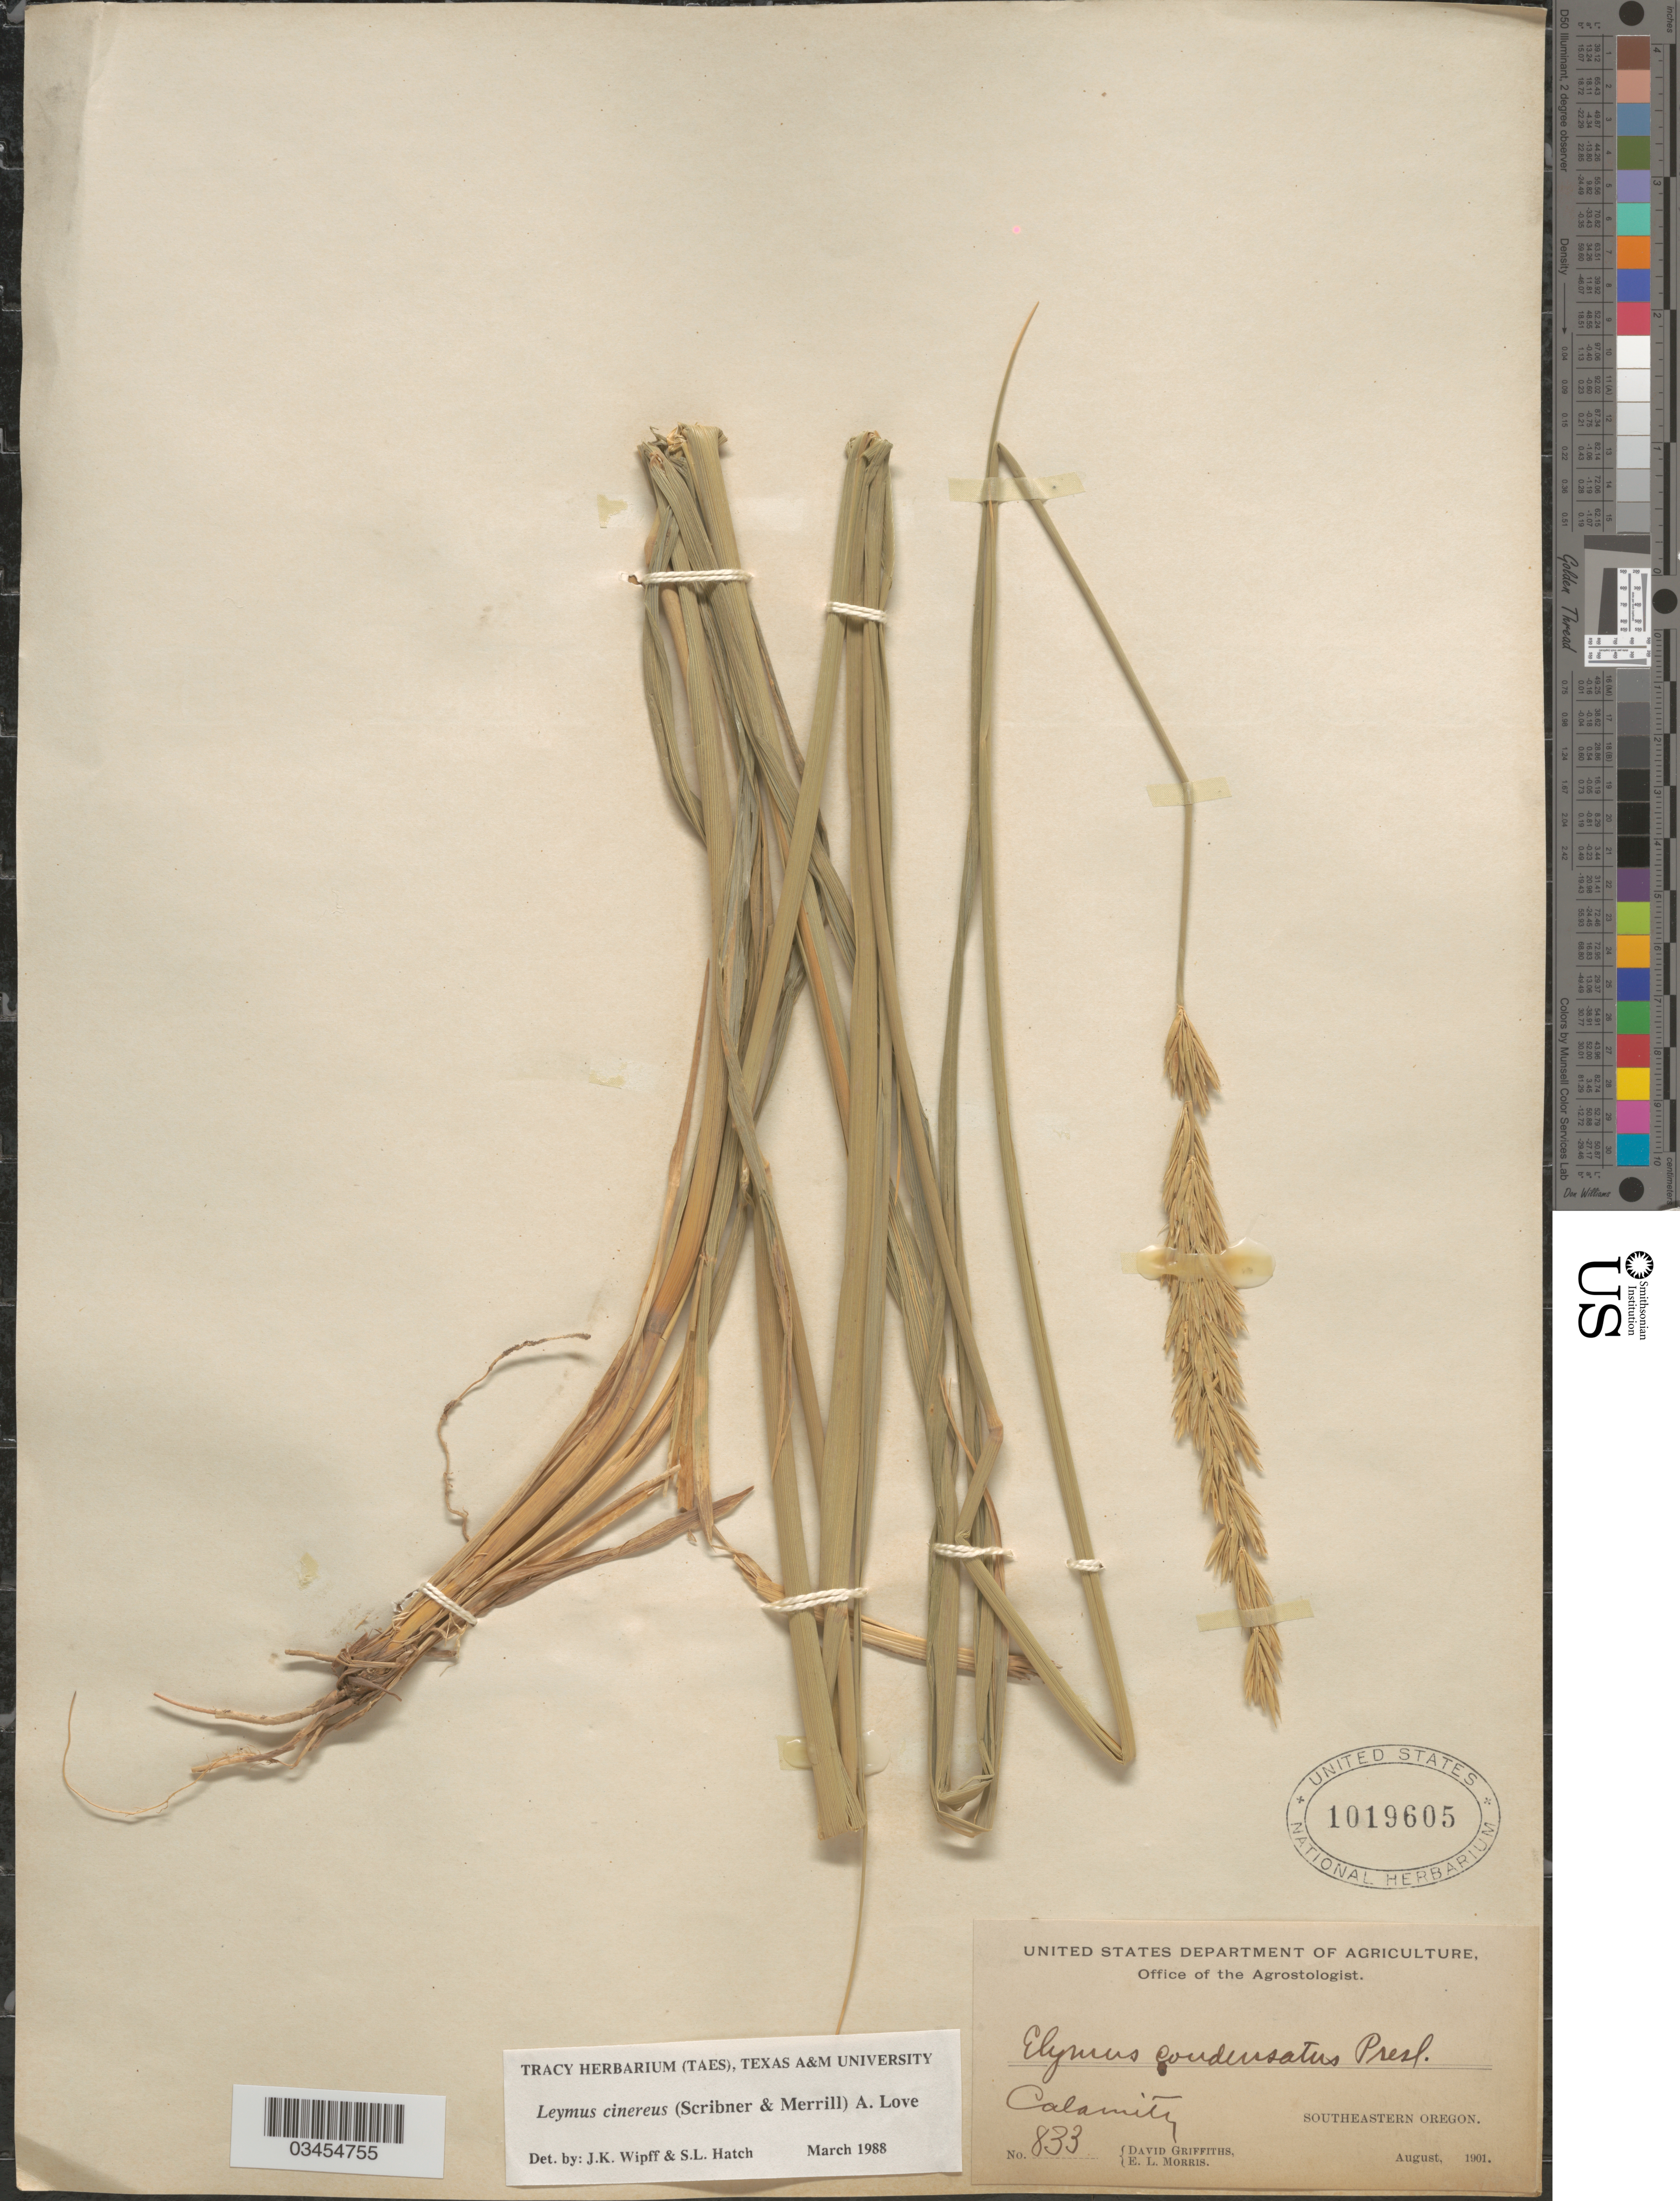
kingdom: Plantae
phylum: Tracheophyta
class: Liliopsida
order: Poales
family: Poaceae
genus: Leymus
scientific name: Leymus cinereus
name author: (Scribn. & Merr.) Á. Löve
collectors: D. Griffiths & E. Morris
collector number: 833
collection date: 1901-08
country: United States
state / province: Oregon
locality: Calamity. Southeastern Oregon.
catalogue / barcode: US 1019605